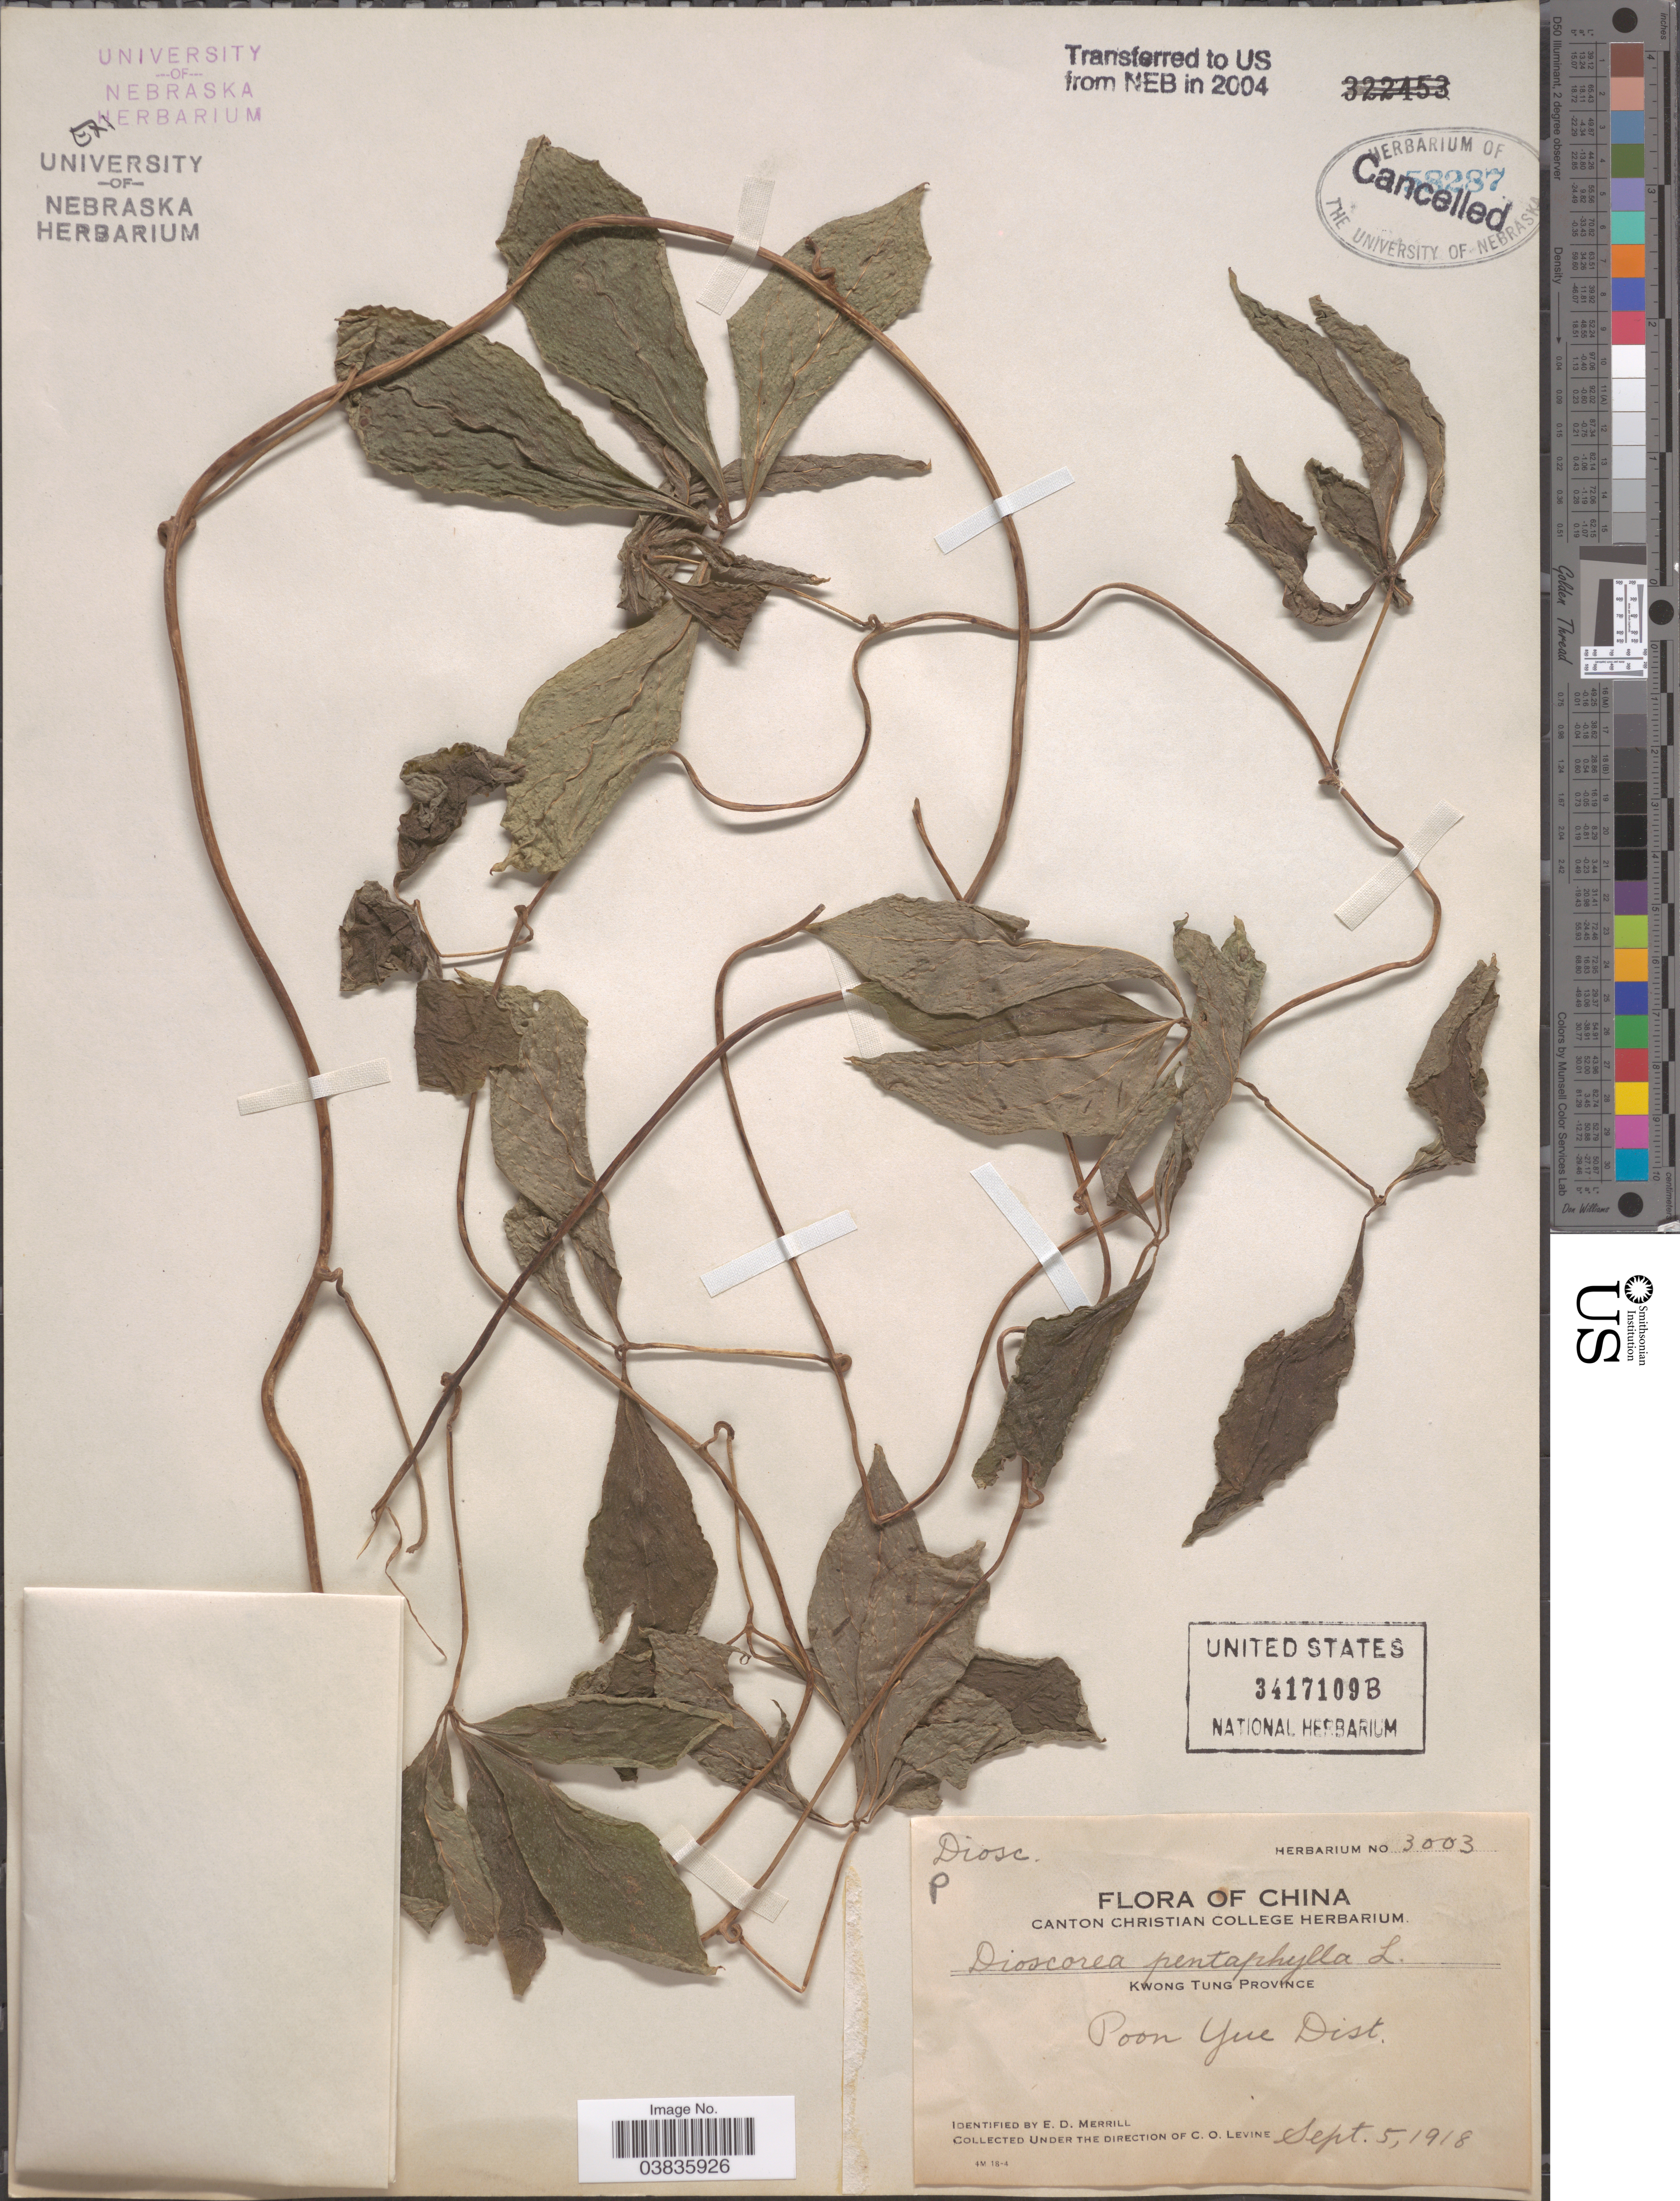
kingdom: Plantae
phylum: Tracheophyta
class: Liliopsida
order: Dioscoreales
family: Dioscoreaceae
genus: Dioscorea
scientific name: Dioscorea pentaphylla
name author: L.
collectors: C. O. Levine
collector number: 3003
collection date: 1918-09-05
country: China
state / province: Guangdong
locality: Kwong Tung Province. Poon Yue Dist.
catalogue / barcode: US 3417109B